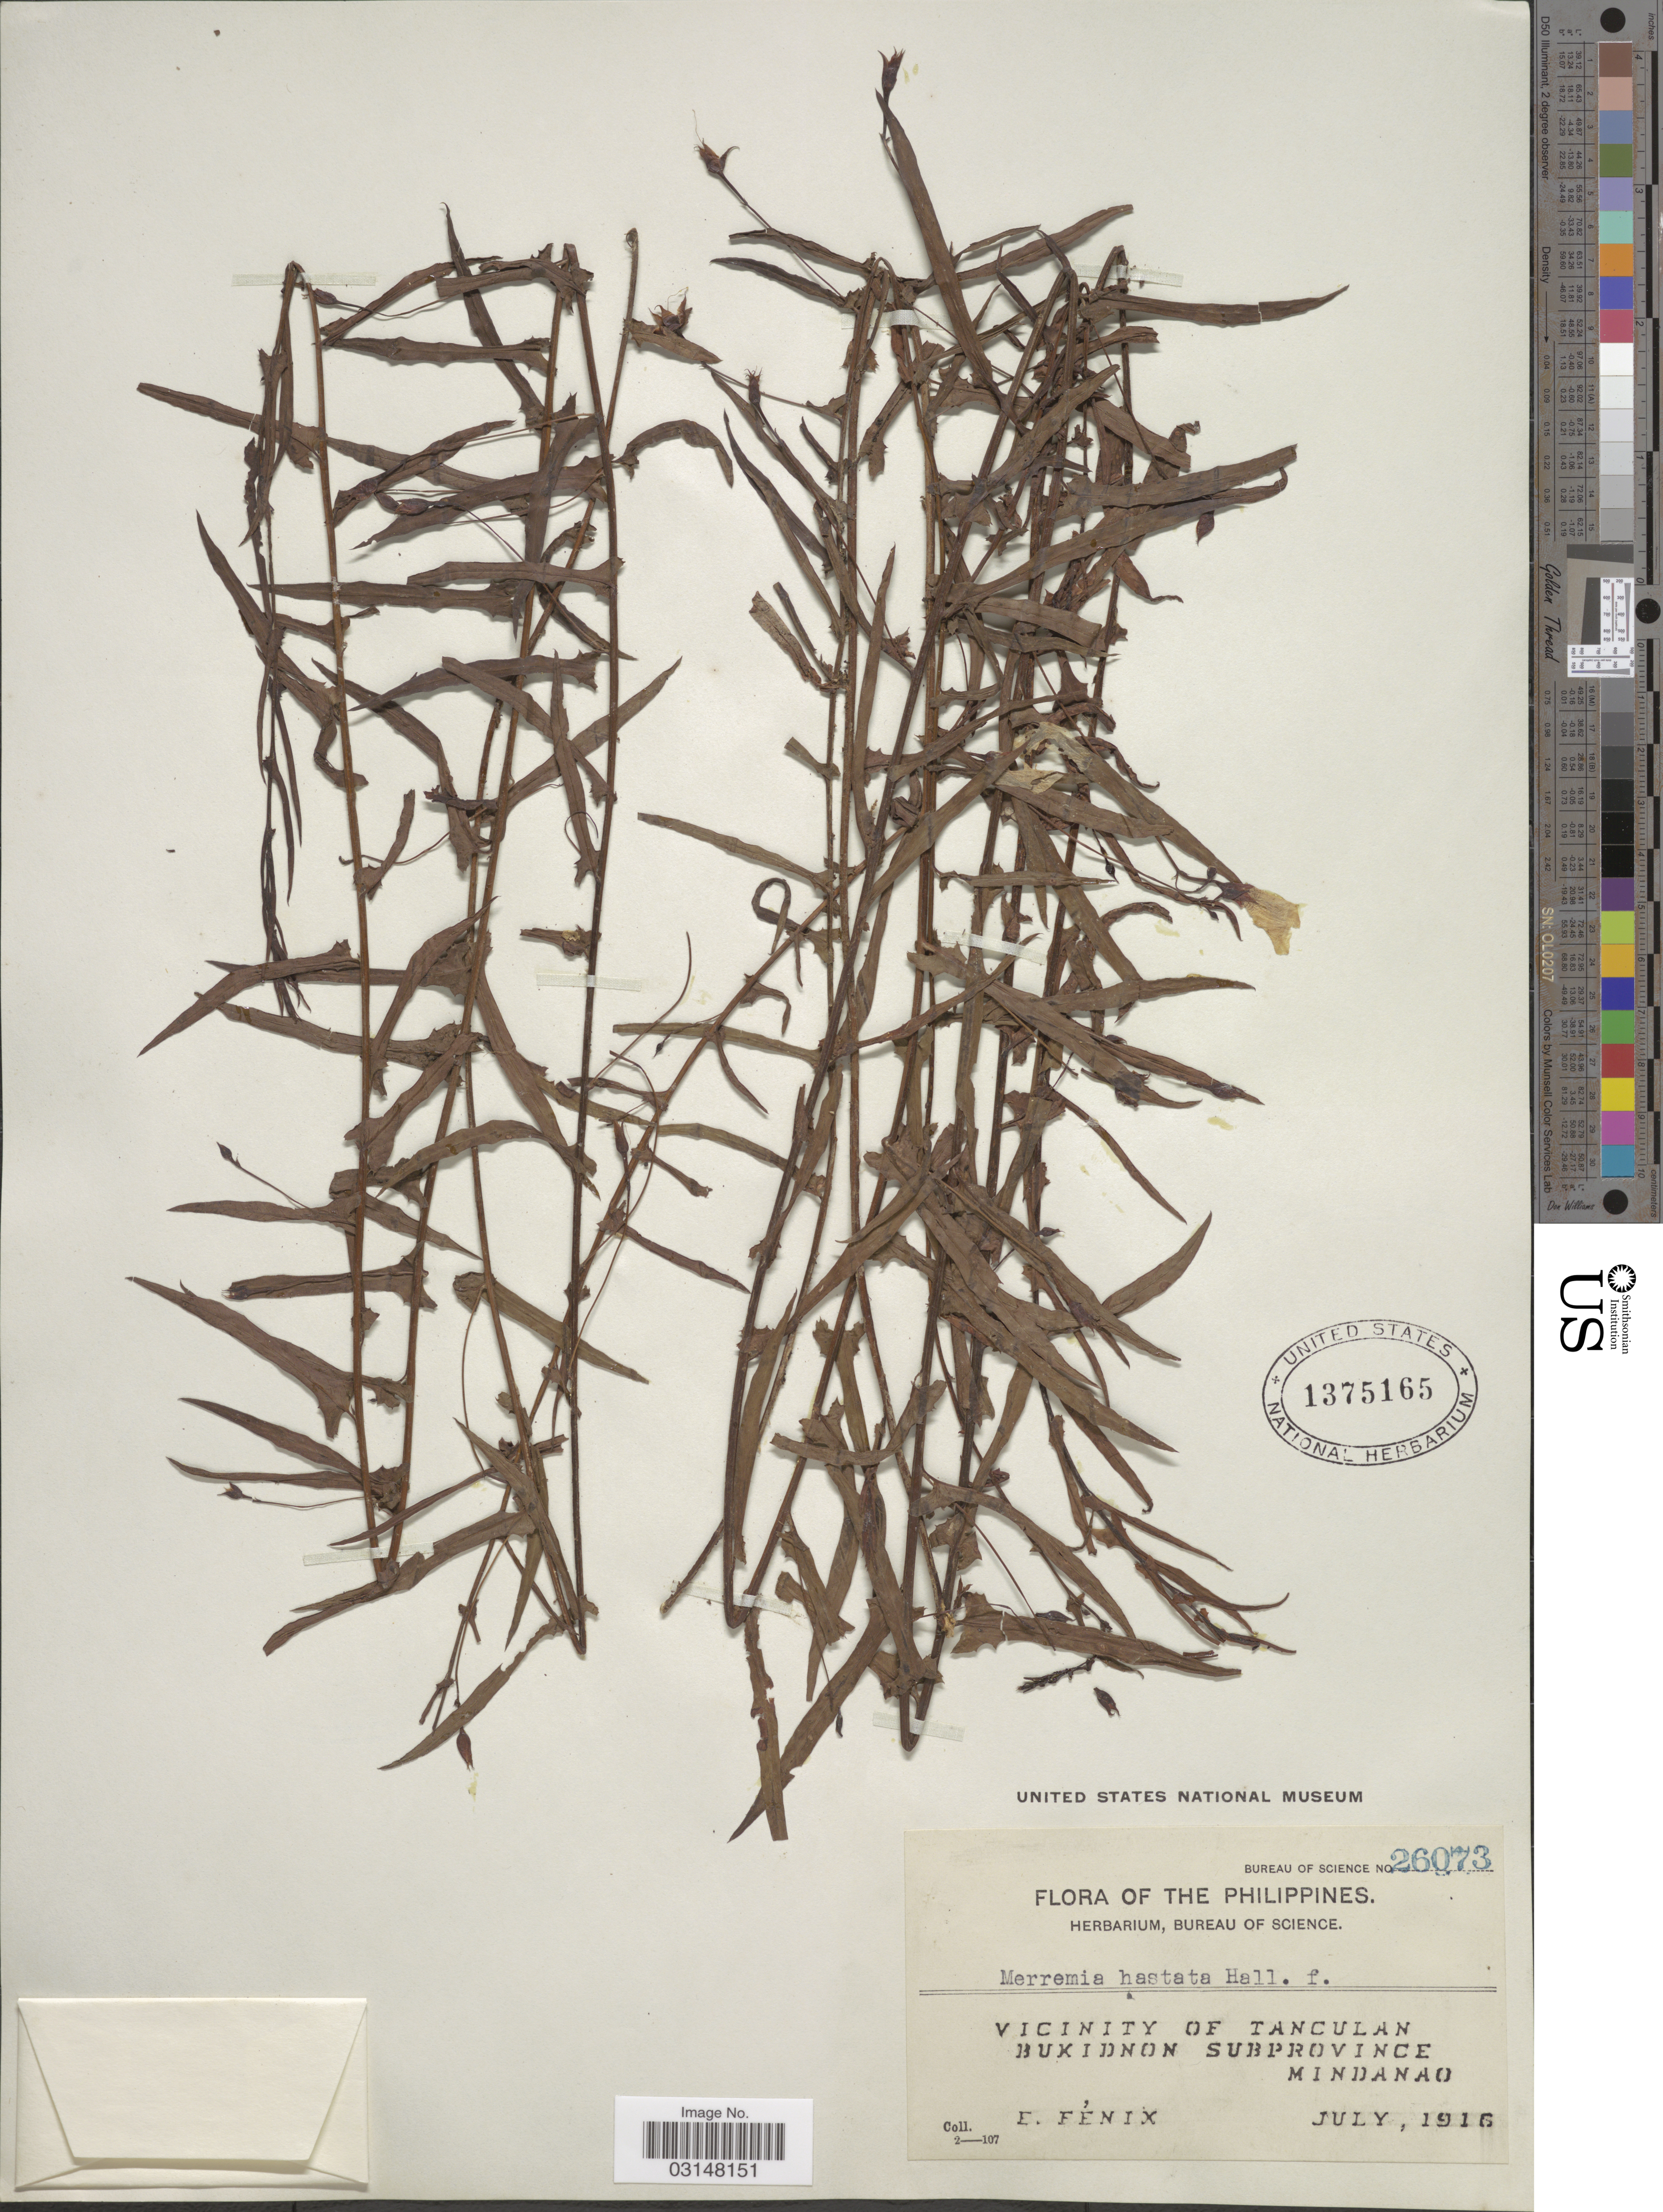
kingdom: Plantae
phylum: Tracheophyta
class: Magnoliopsida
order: Solanales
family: Convolvulaceae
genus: Xenostegia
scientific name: Xenostegia tridentata subsp. hastata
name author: (Ooststr.) Parmar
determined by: Strong, Mark T., (BOT), Smithsonian Institution - National Museum of Natural History (UNITED STATES)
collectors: E. Fénix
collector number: Bureau of Science 26073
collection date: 1916-07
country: Philippines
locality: Vicinity of Tanculan. Bukidnon Subprovince, Mindanao.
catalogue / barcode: US 1375165